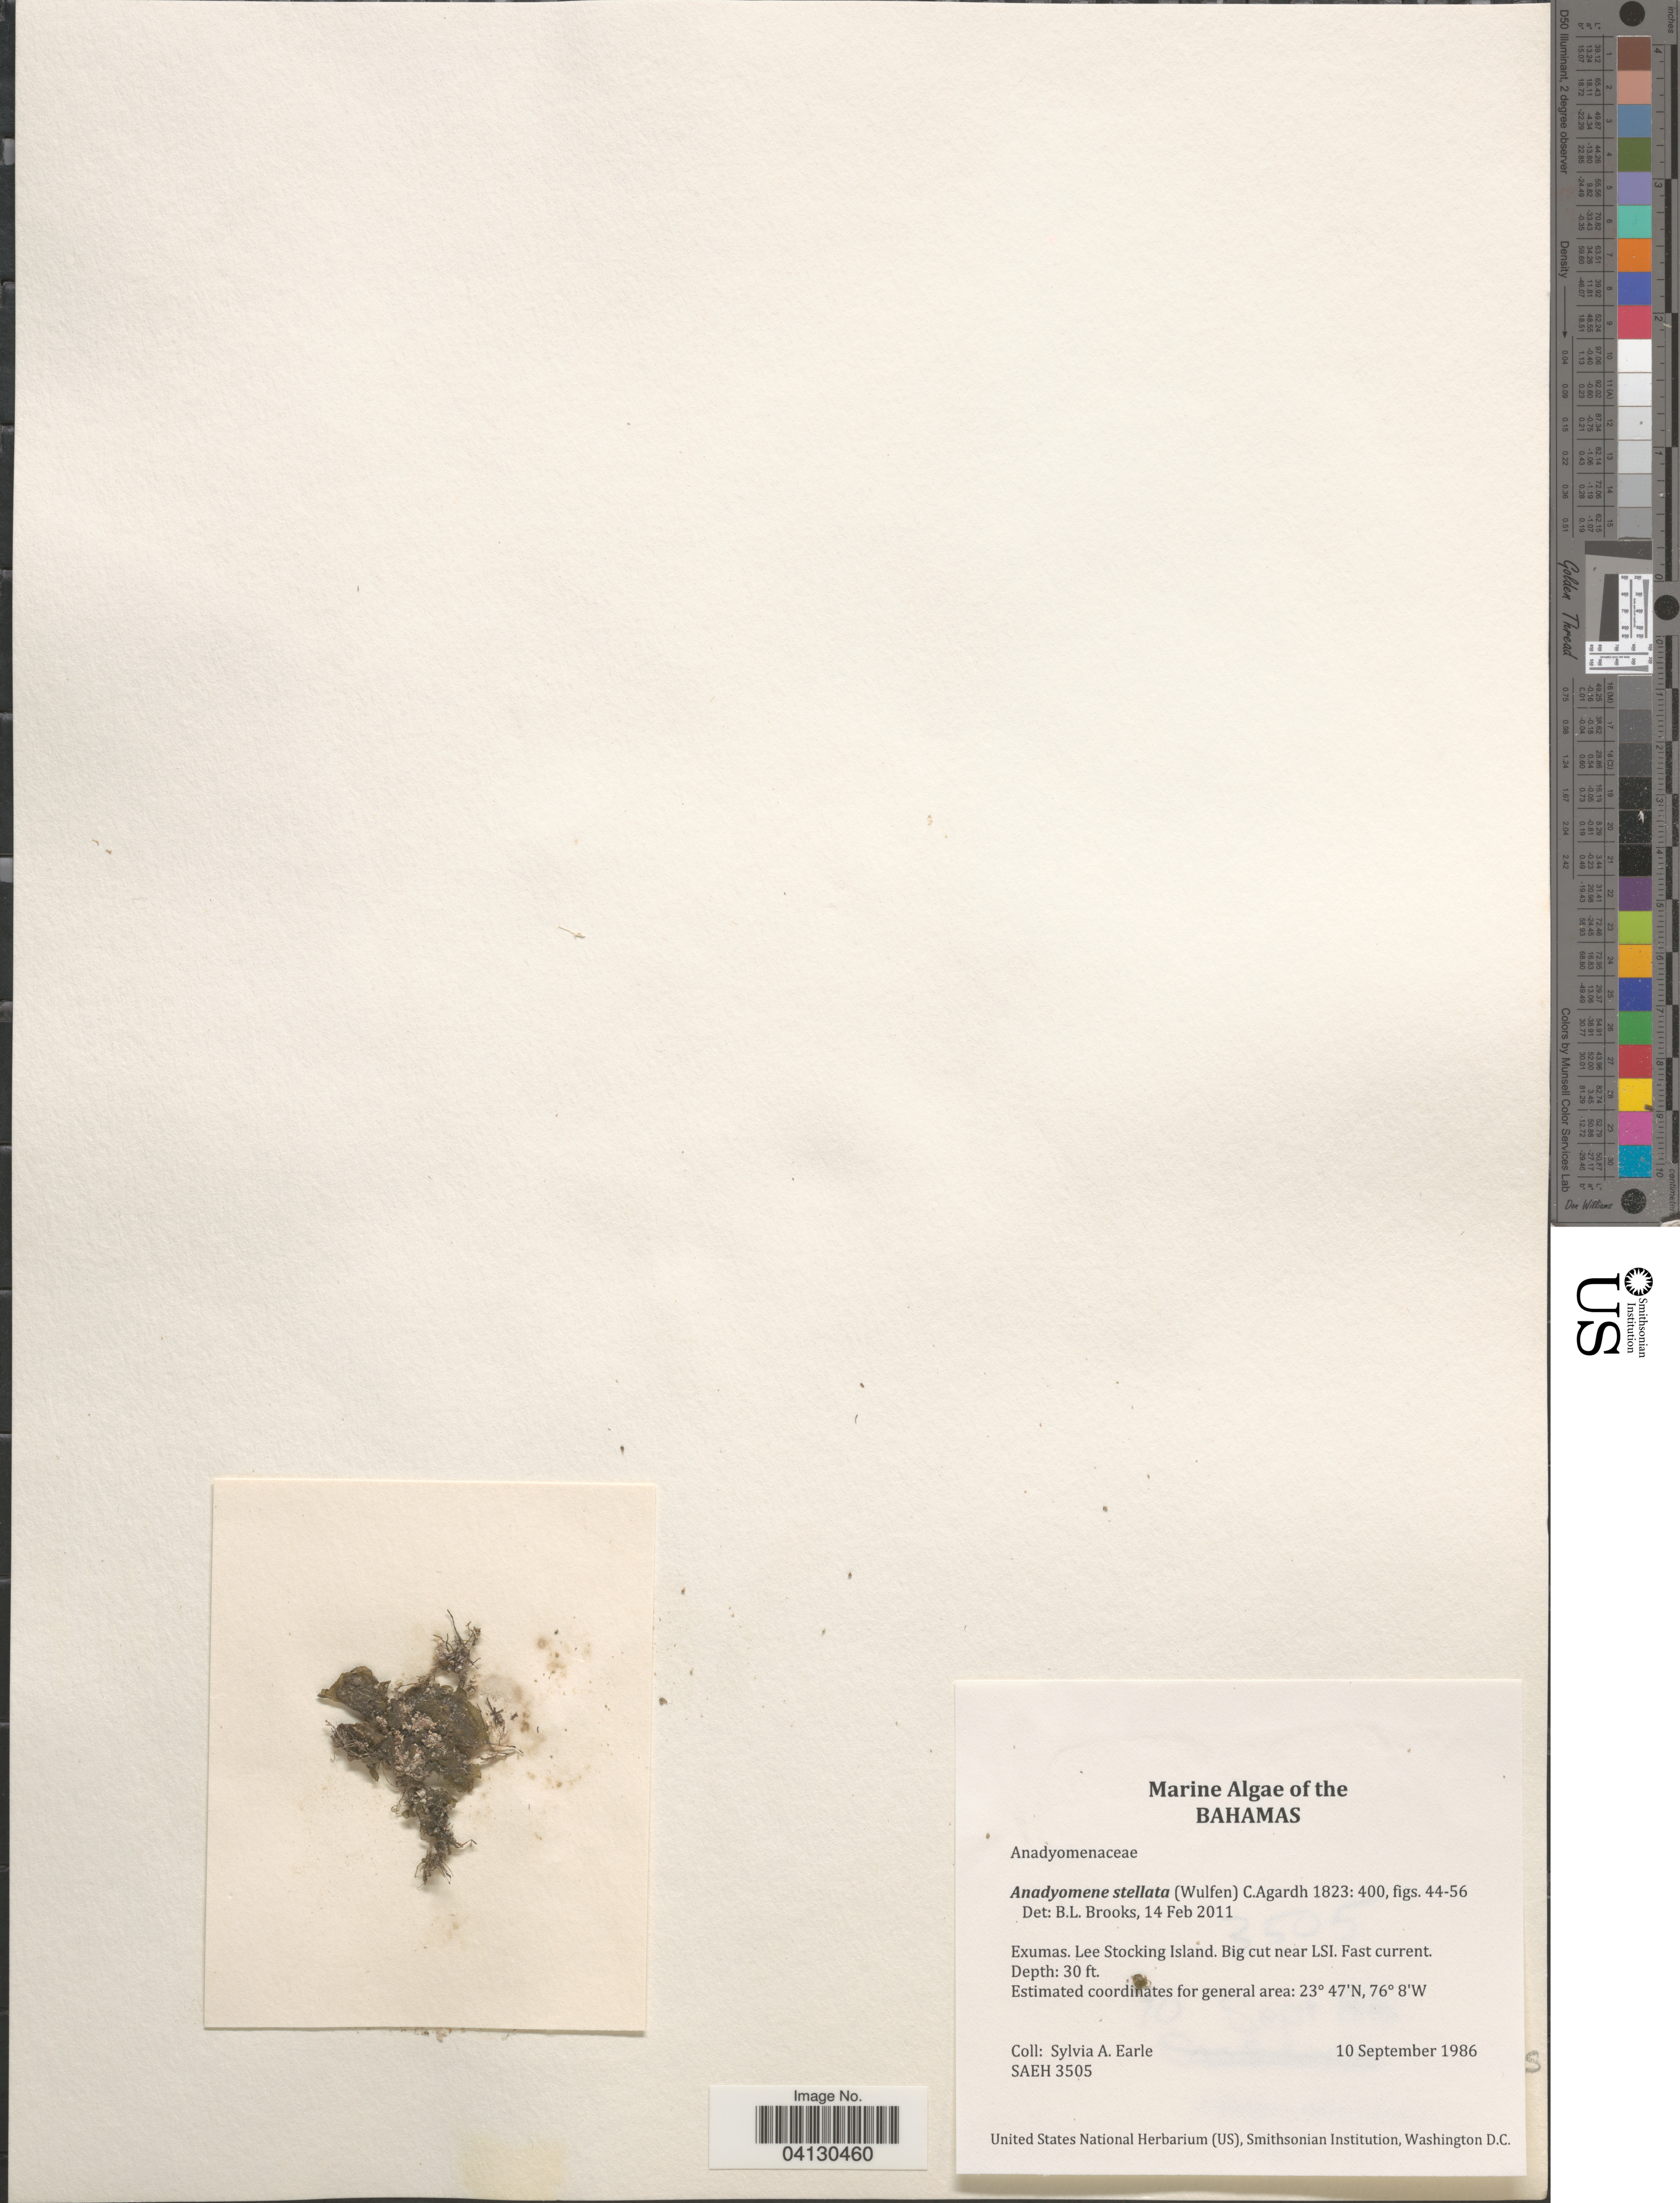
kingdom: Plantae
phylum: Chlorophyta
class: Ulvophyceae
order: Cladophorales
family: Anadyomenaceae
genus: Anadyomene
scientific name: Anadyomene stellata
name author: (Wulfen) C. Agardh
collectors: S. A. Earle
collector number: SAEH3505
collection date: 1986-09-10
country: Bahamas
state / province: Exuma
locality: Exumas. Lee Stocking Island. Big cut near LSI.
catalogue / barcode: US 329174